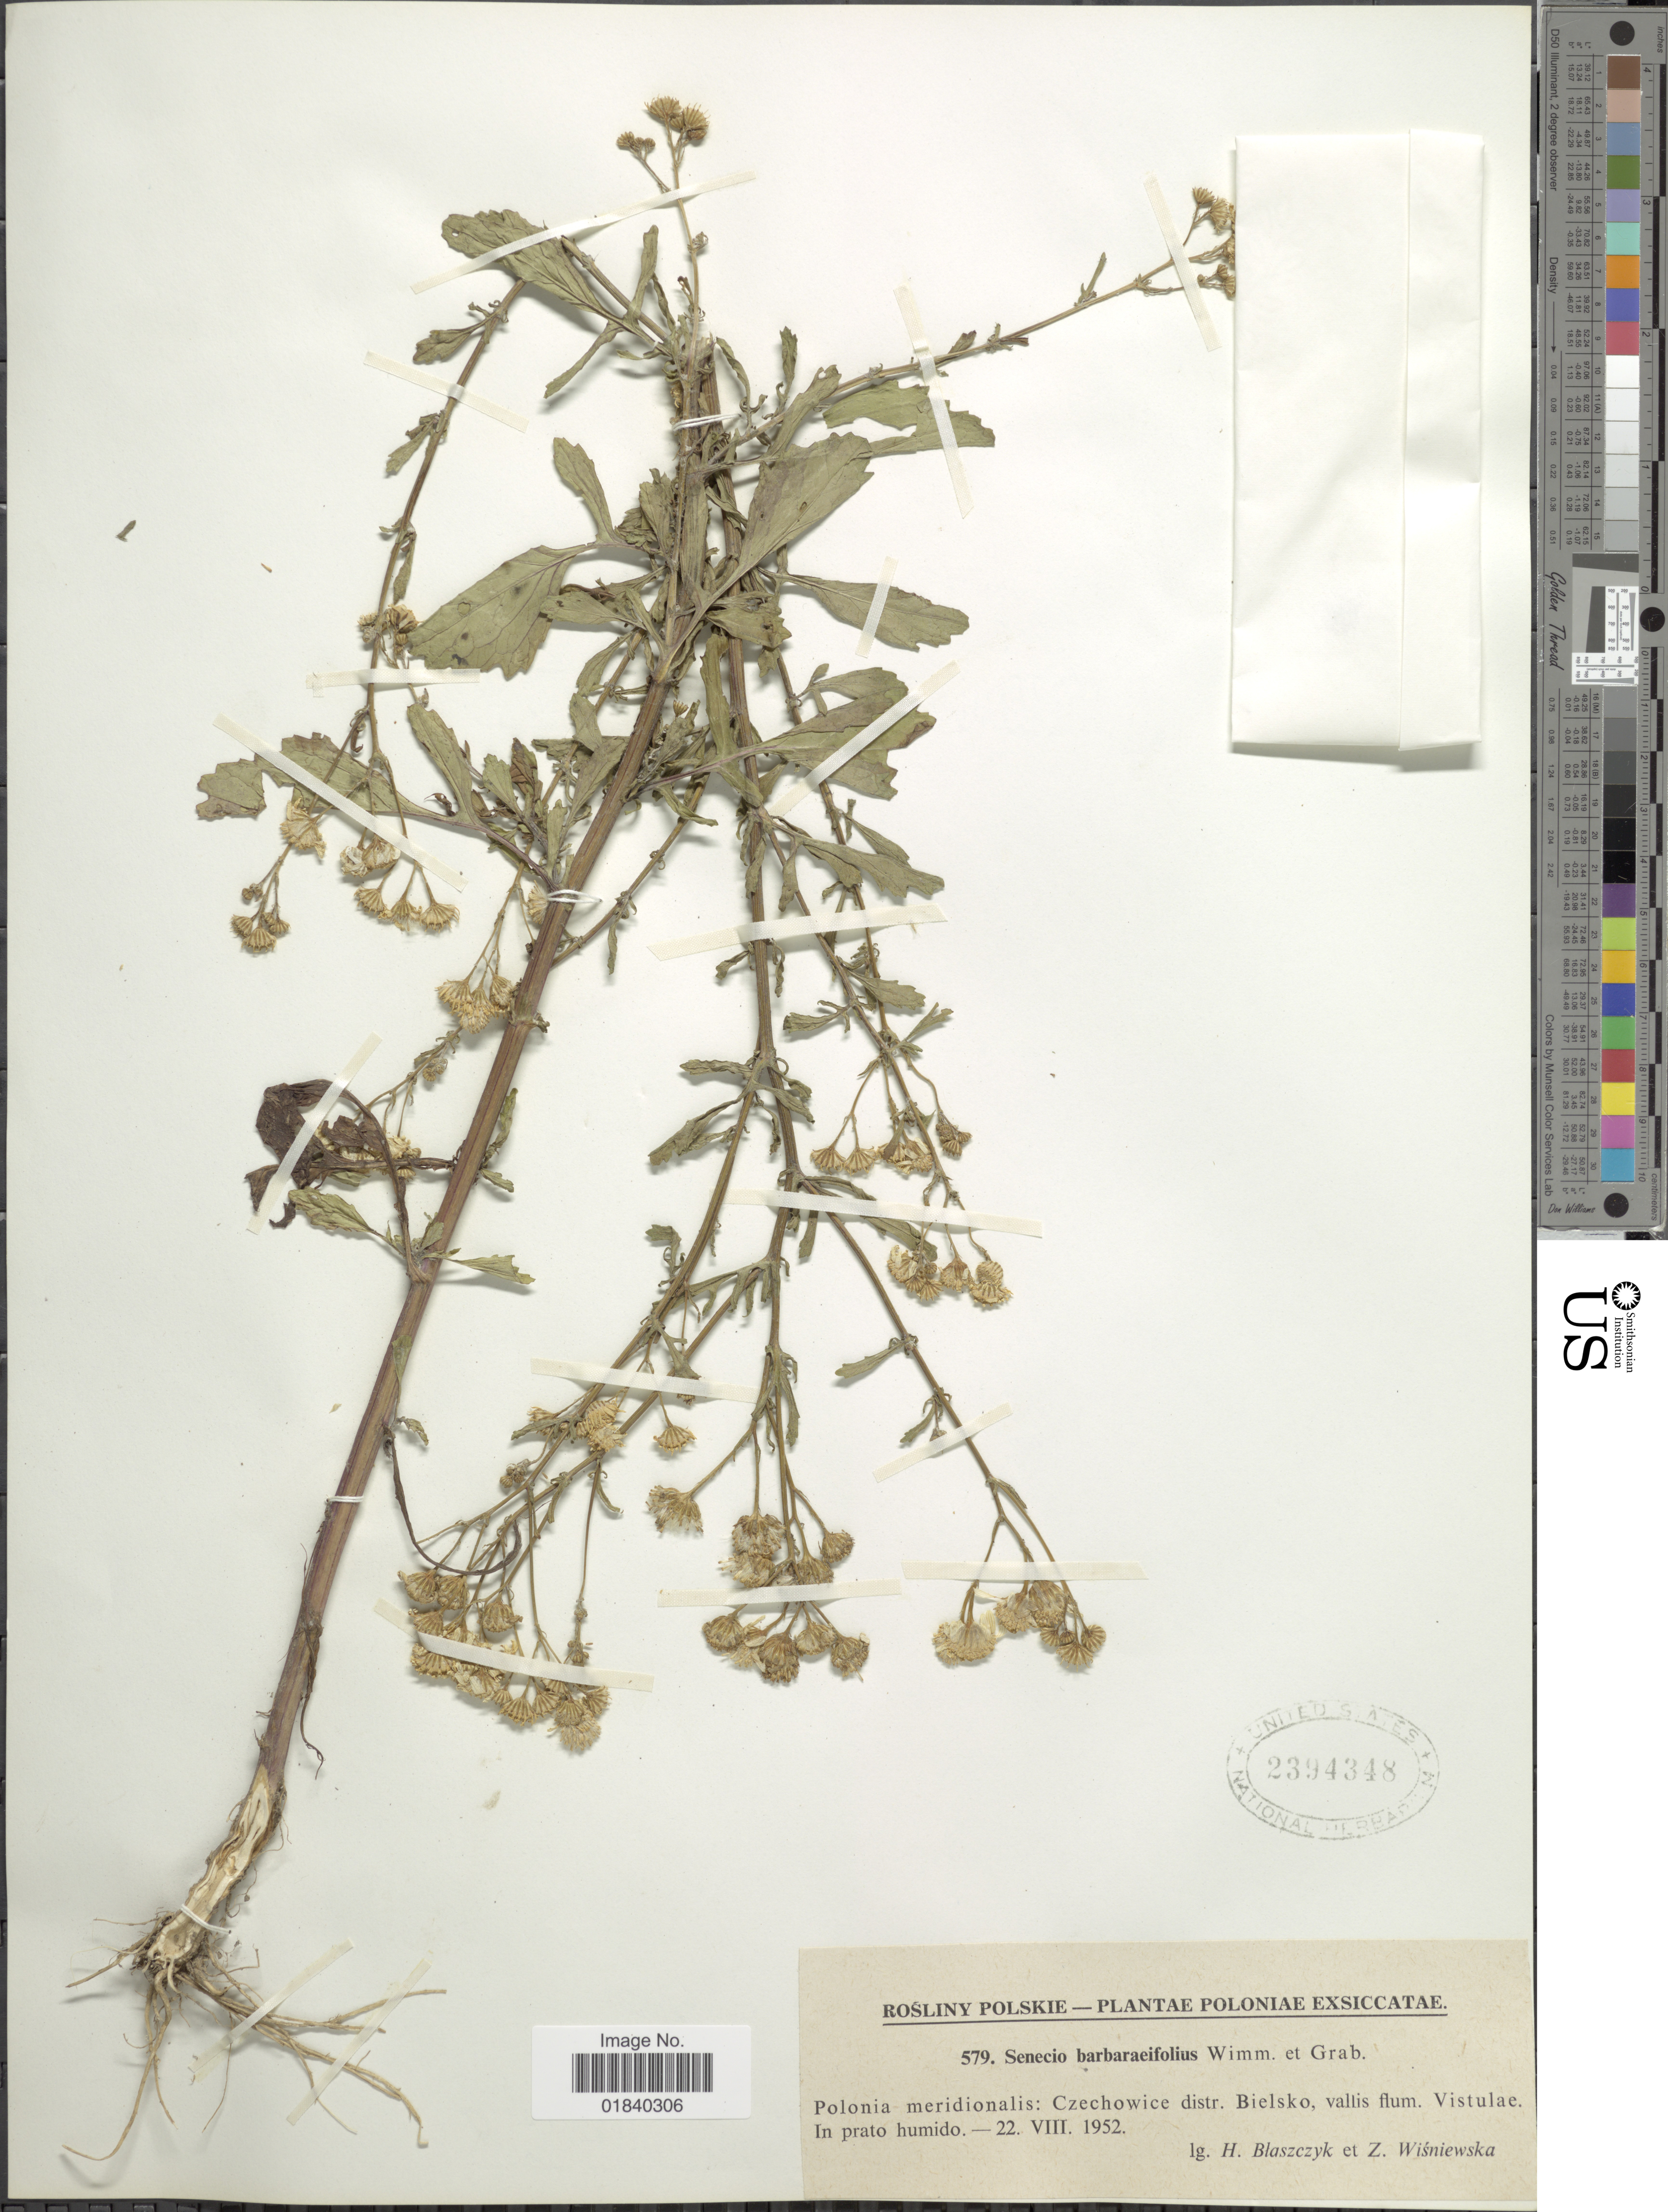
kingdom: Plantae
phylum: Tracheophyta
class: Magnoliopsida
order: Asterales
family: Asteraceae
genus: Senecio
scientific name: Senecio barbareifolius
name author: Turcz.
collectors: H. Blaszczyk & Z. Wisniewska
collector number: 579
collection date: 1952-08-22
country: Poland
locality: Polonia meriodionalis: Czechowice distr. Bielsko, vallis flum. Vistulae, In prato humido.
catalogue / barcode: US 2394348